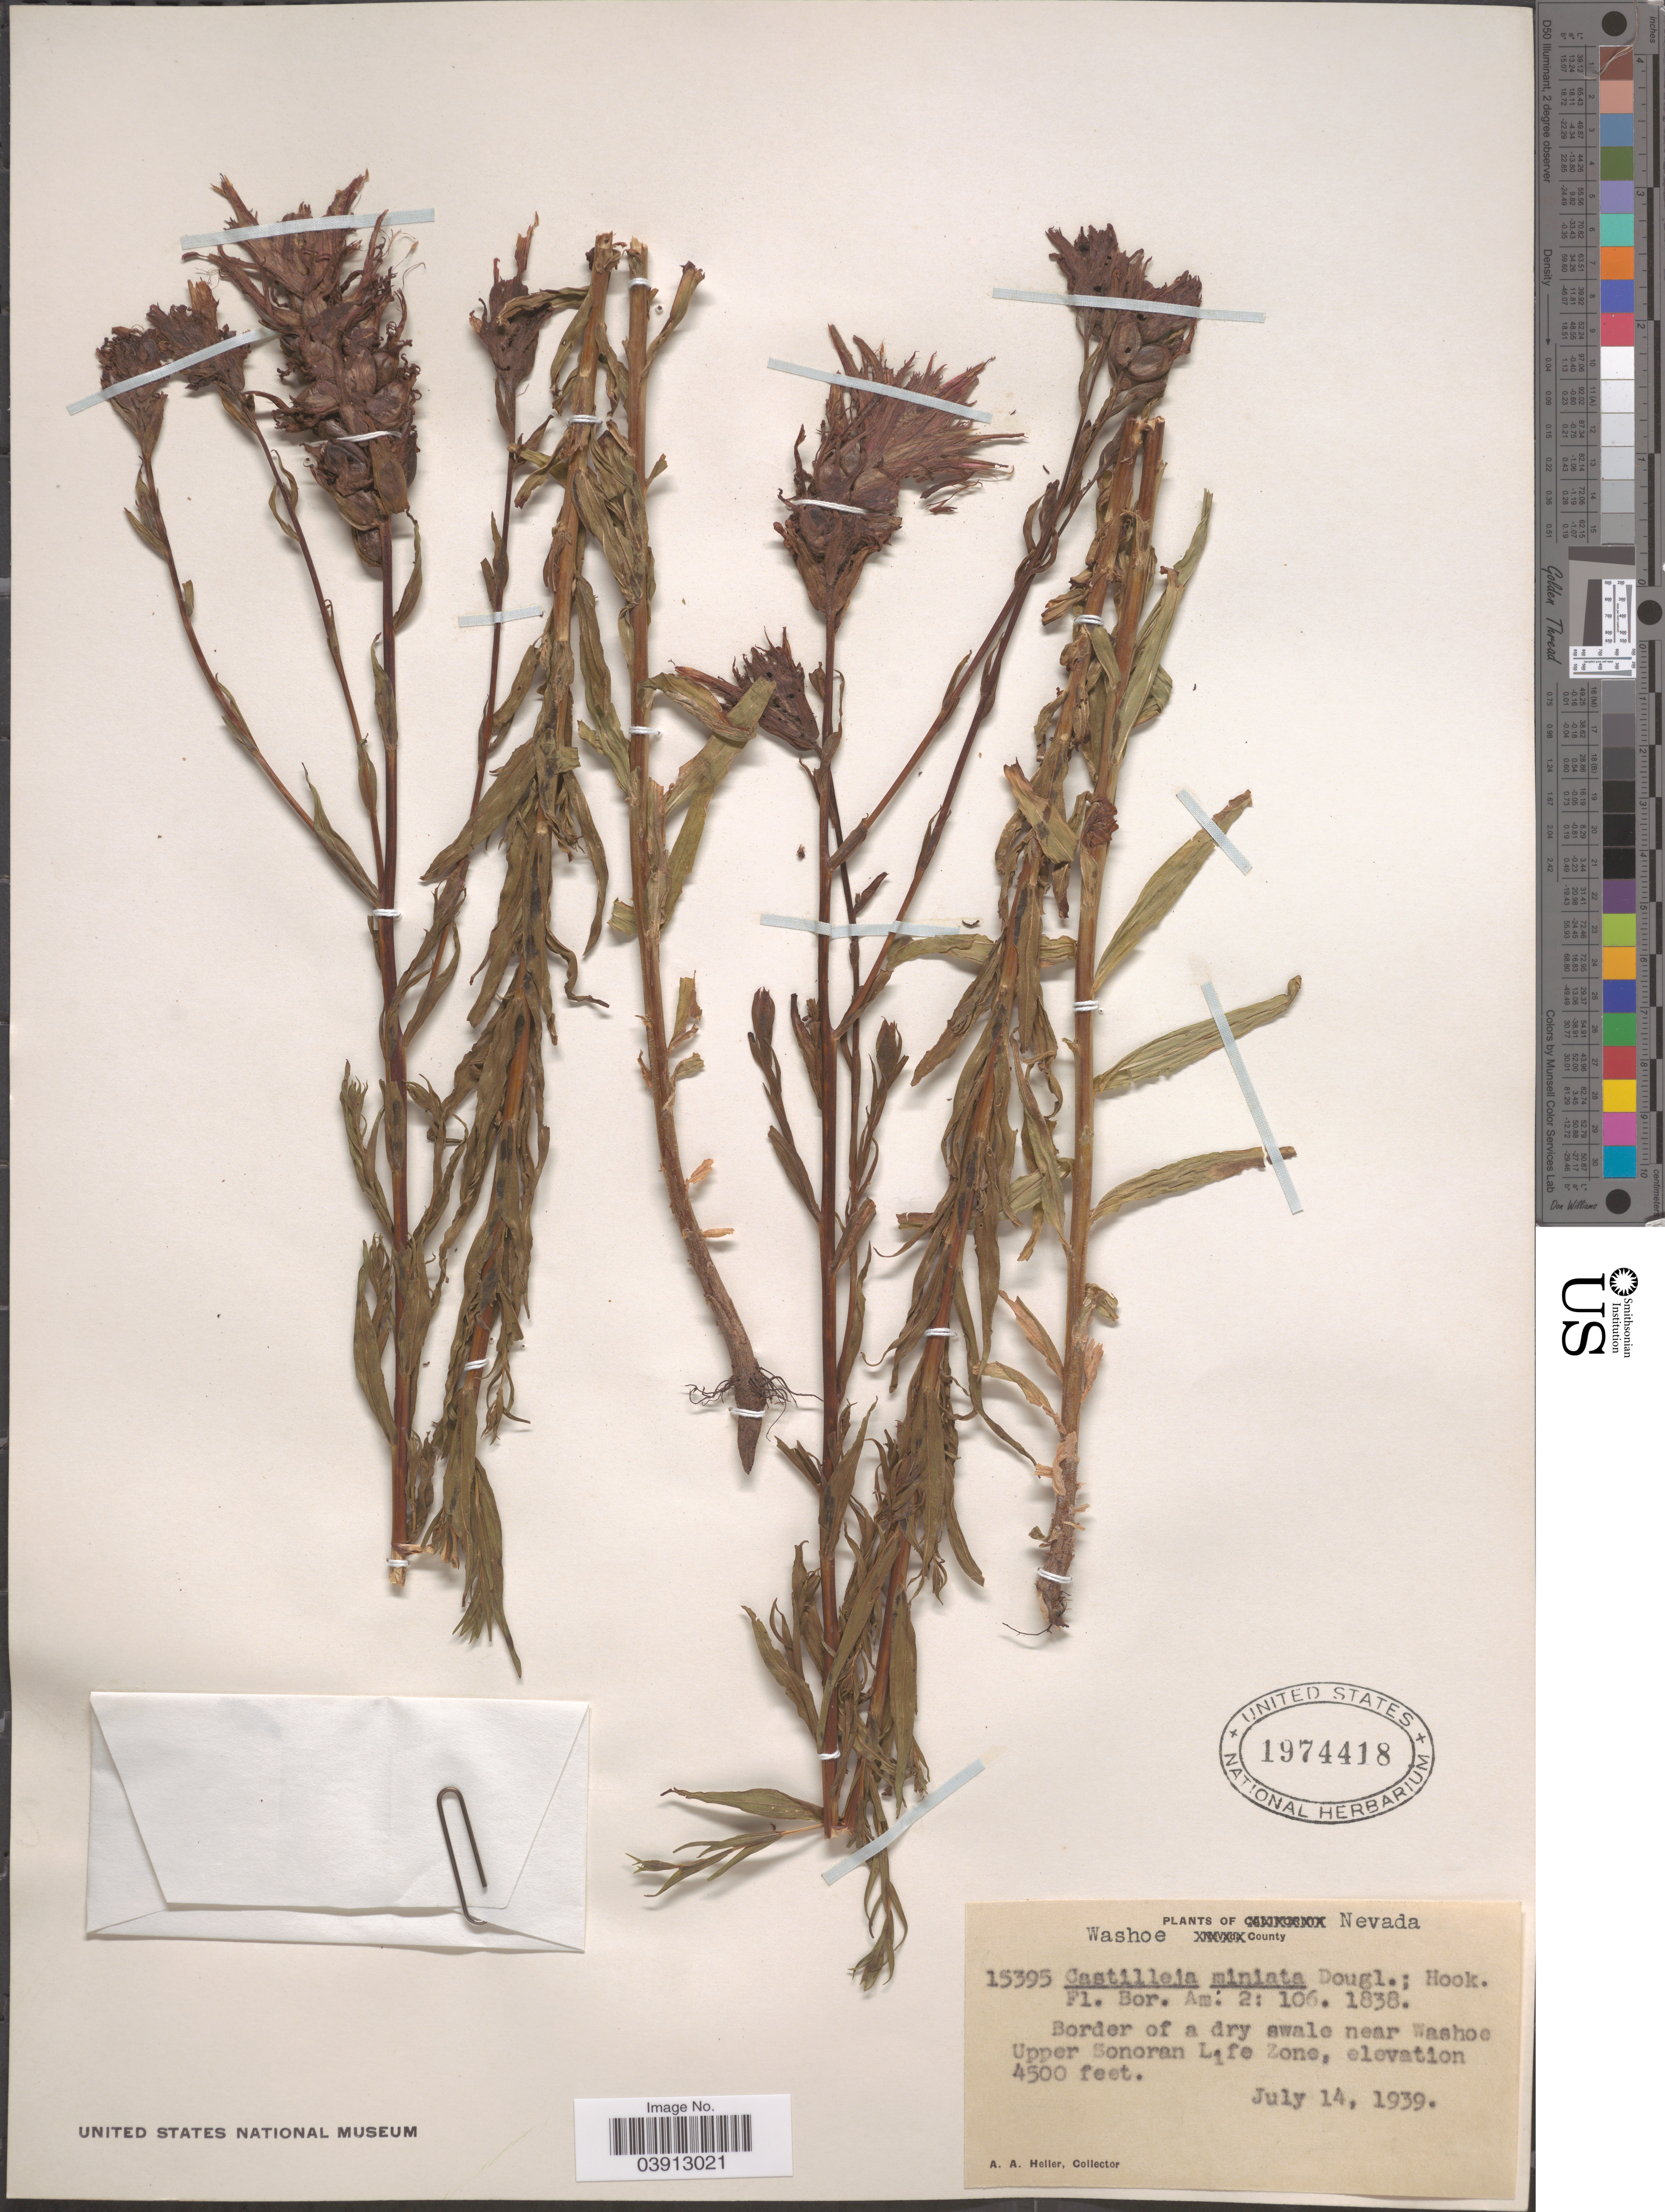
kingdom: Plantae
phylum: Tracheophyta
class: Magnoliopsida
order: Lamiales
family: Orobanchaceae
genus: Castilleja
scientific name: Castilleja miniata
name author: Douglas ex Hook.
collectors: A. A. Heller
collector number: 15395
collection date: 1939-07-14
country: United States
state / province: Nevada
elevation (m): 1372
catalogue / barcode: US 1974418